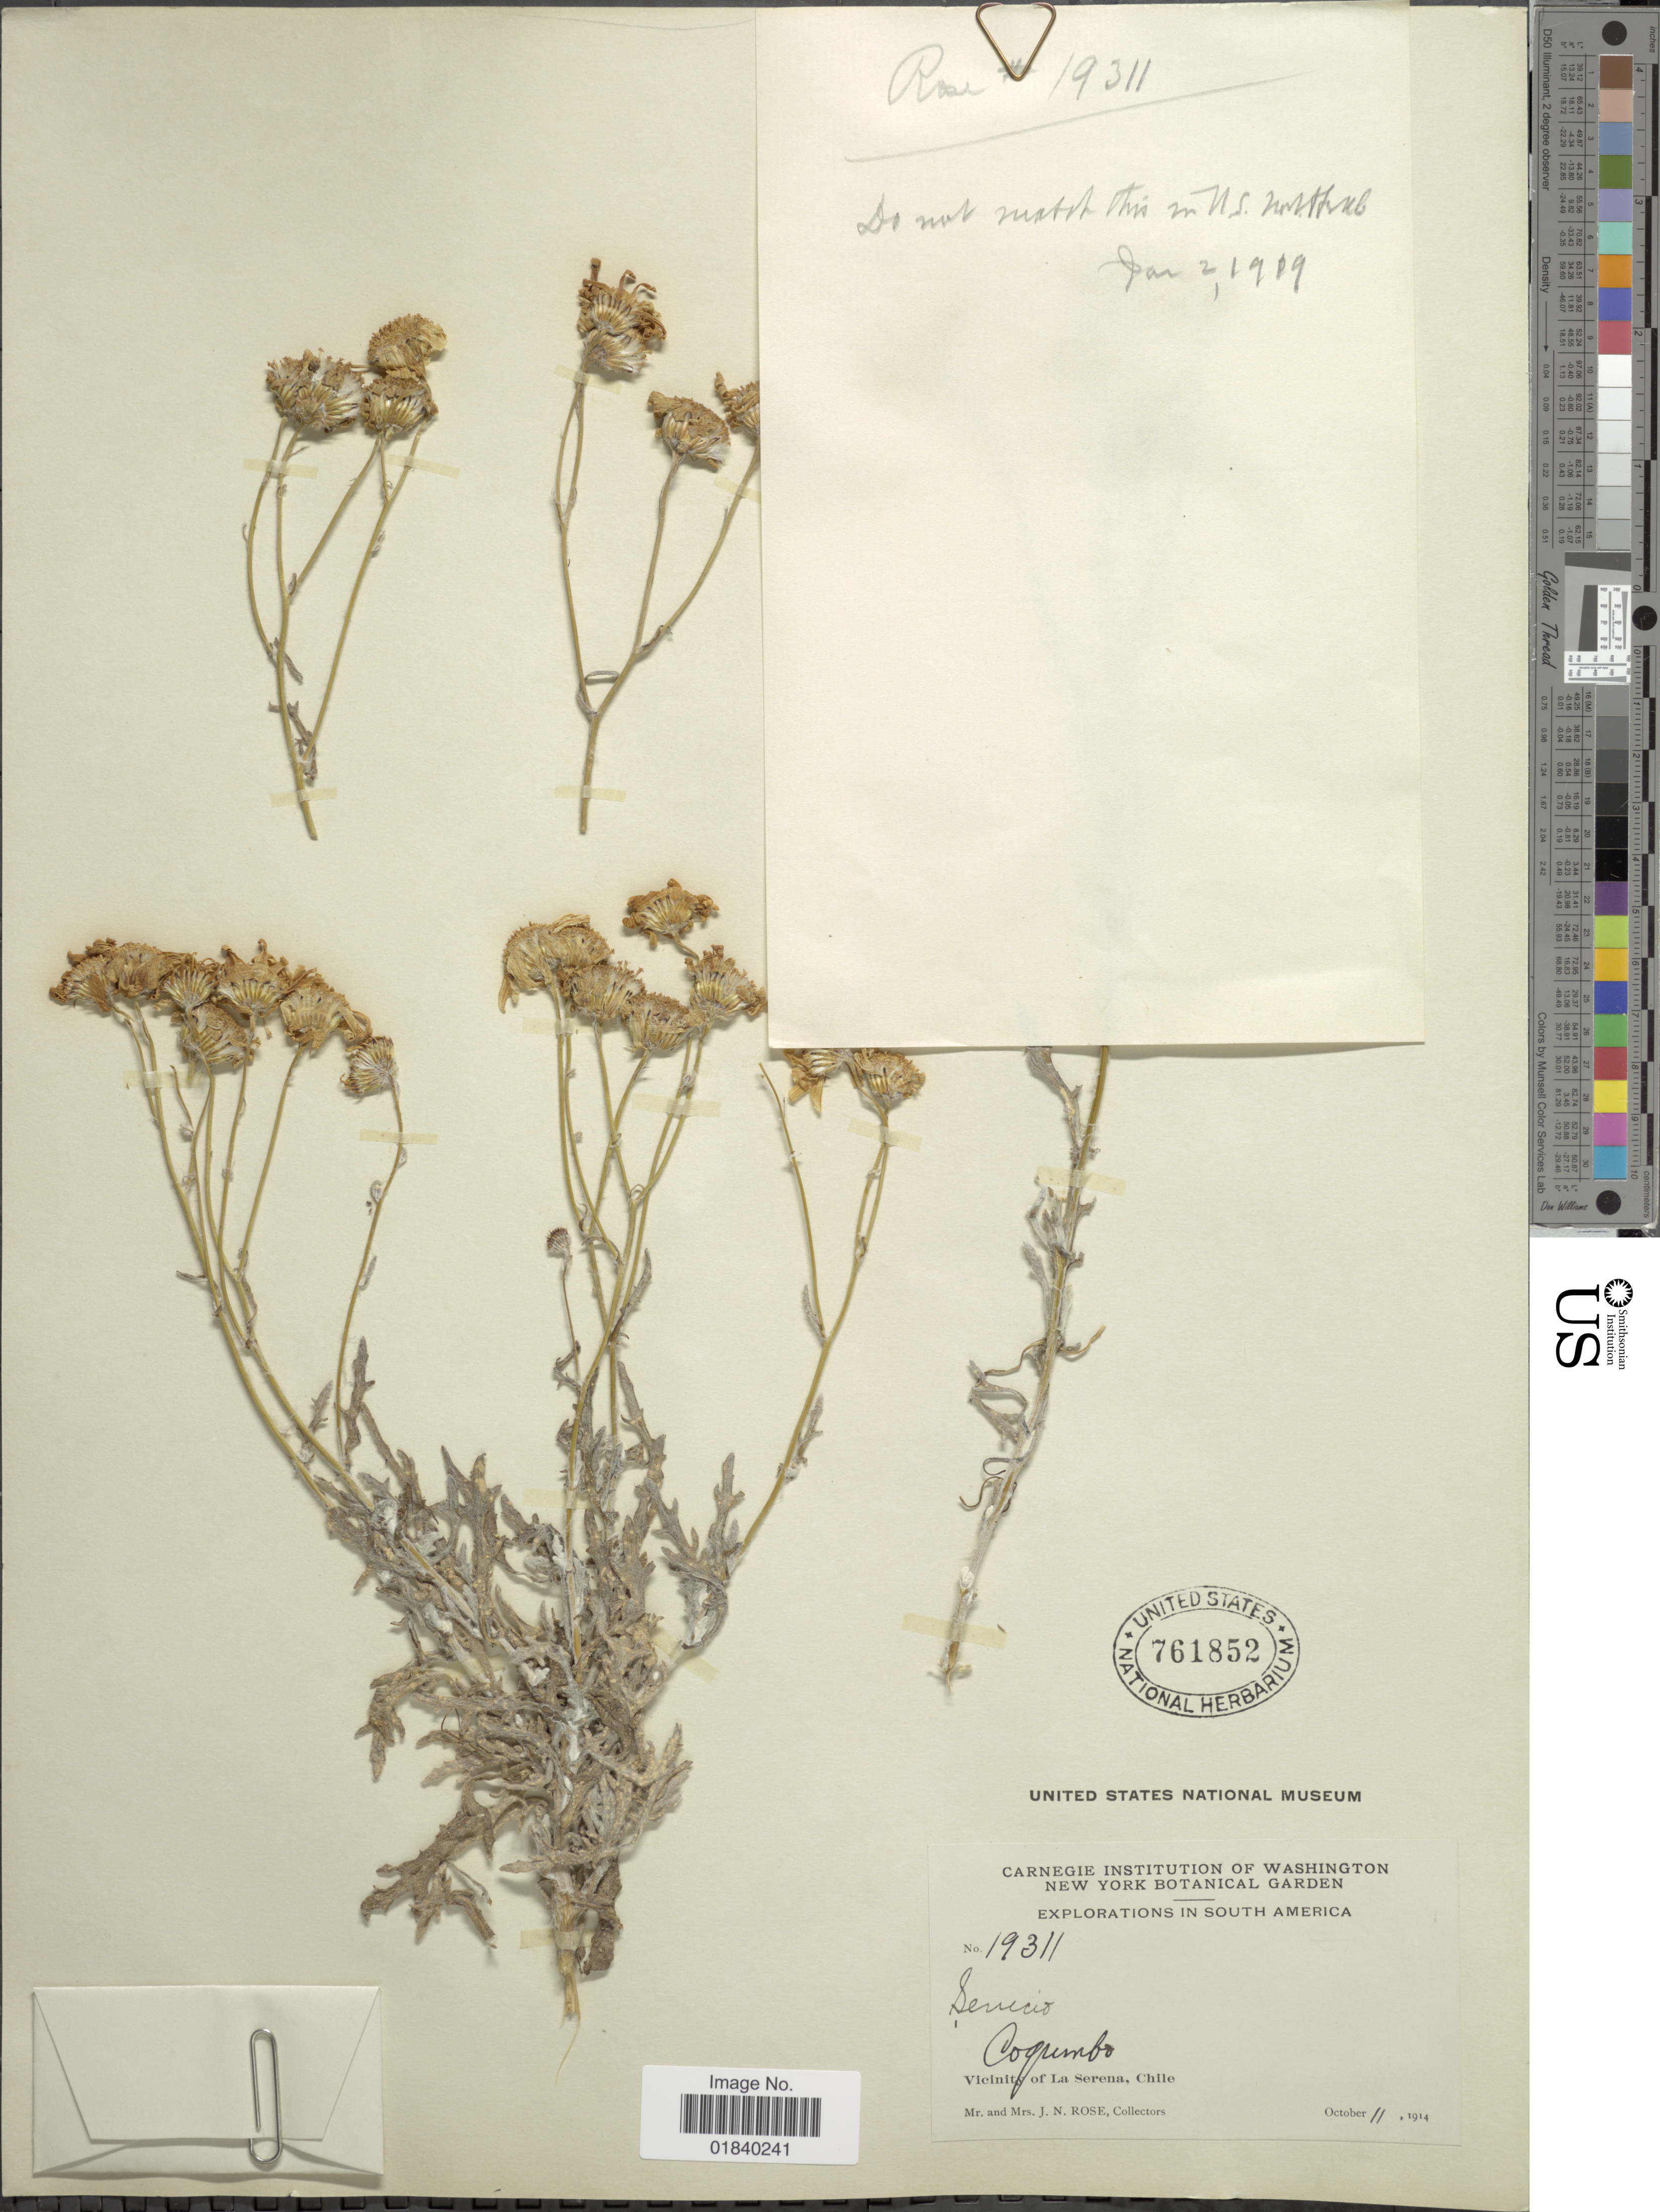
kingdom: Plantae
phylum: Tracheophyta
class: Magnoliopsida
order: Asterales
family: Asteraceae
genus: Senecio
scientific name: Senecio sp.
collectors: J. N. Rose & L. B. Rose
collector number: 19311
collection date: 1914-10-11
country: Chile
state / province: Coquimbo (IV)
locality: Coquimbo, Vicinity of La Serena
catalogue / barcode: US 761852